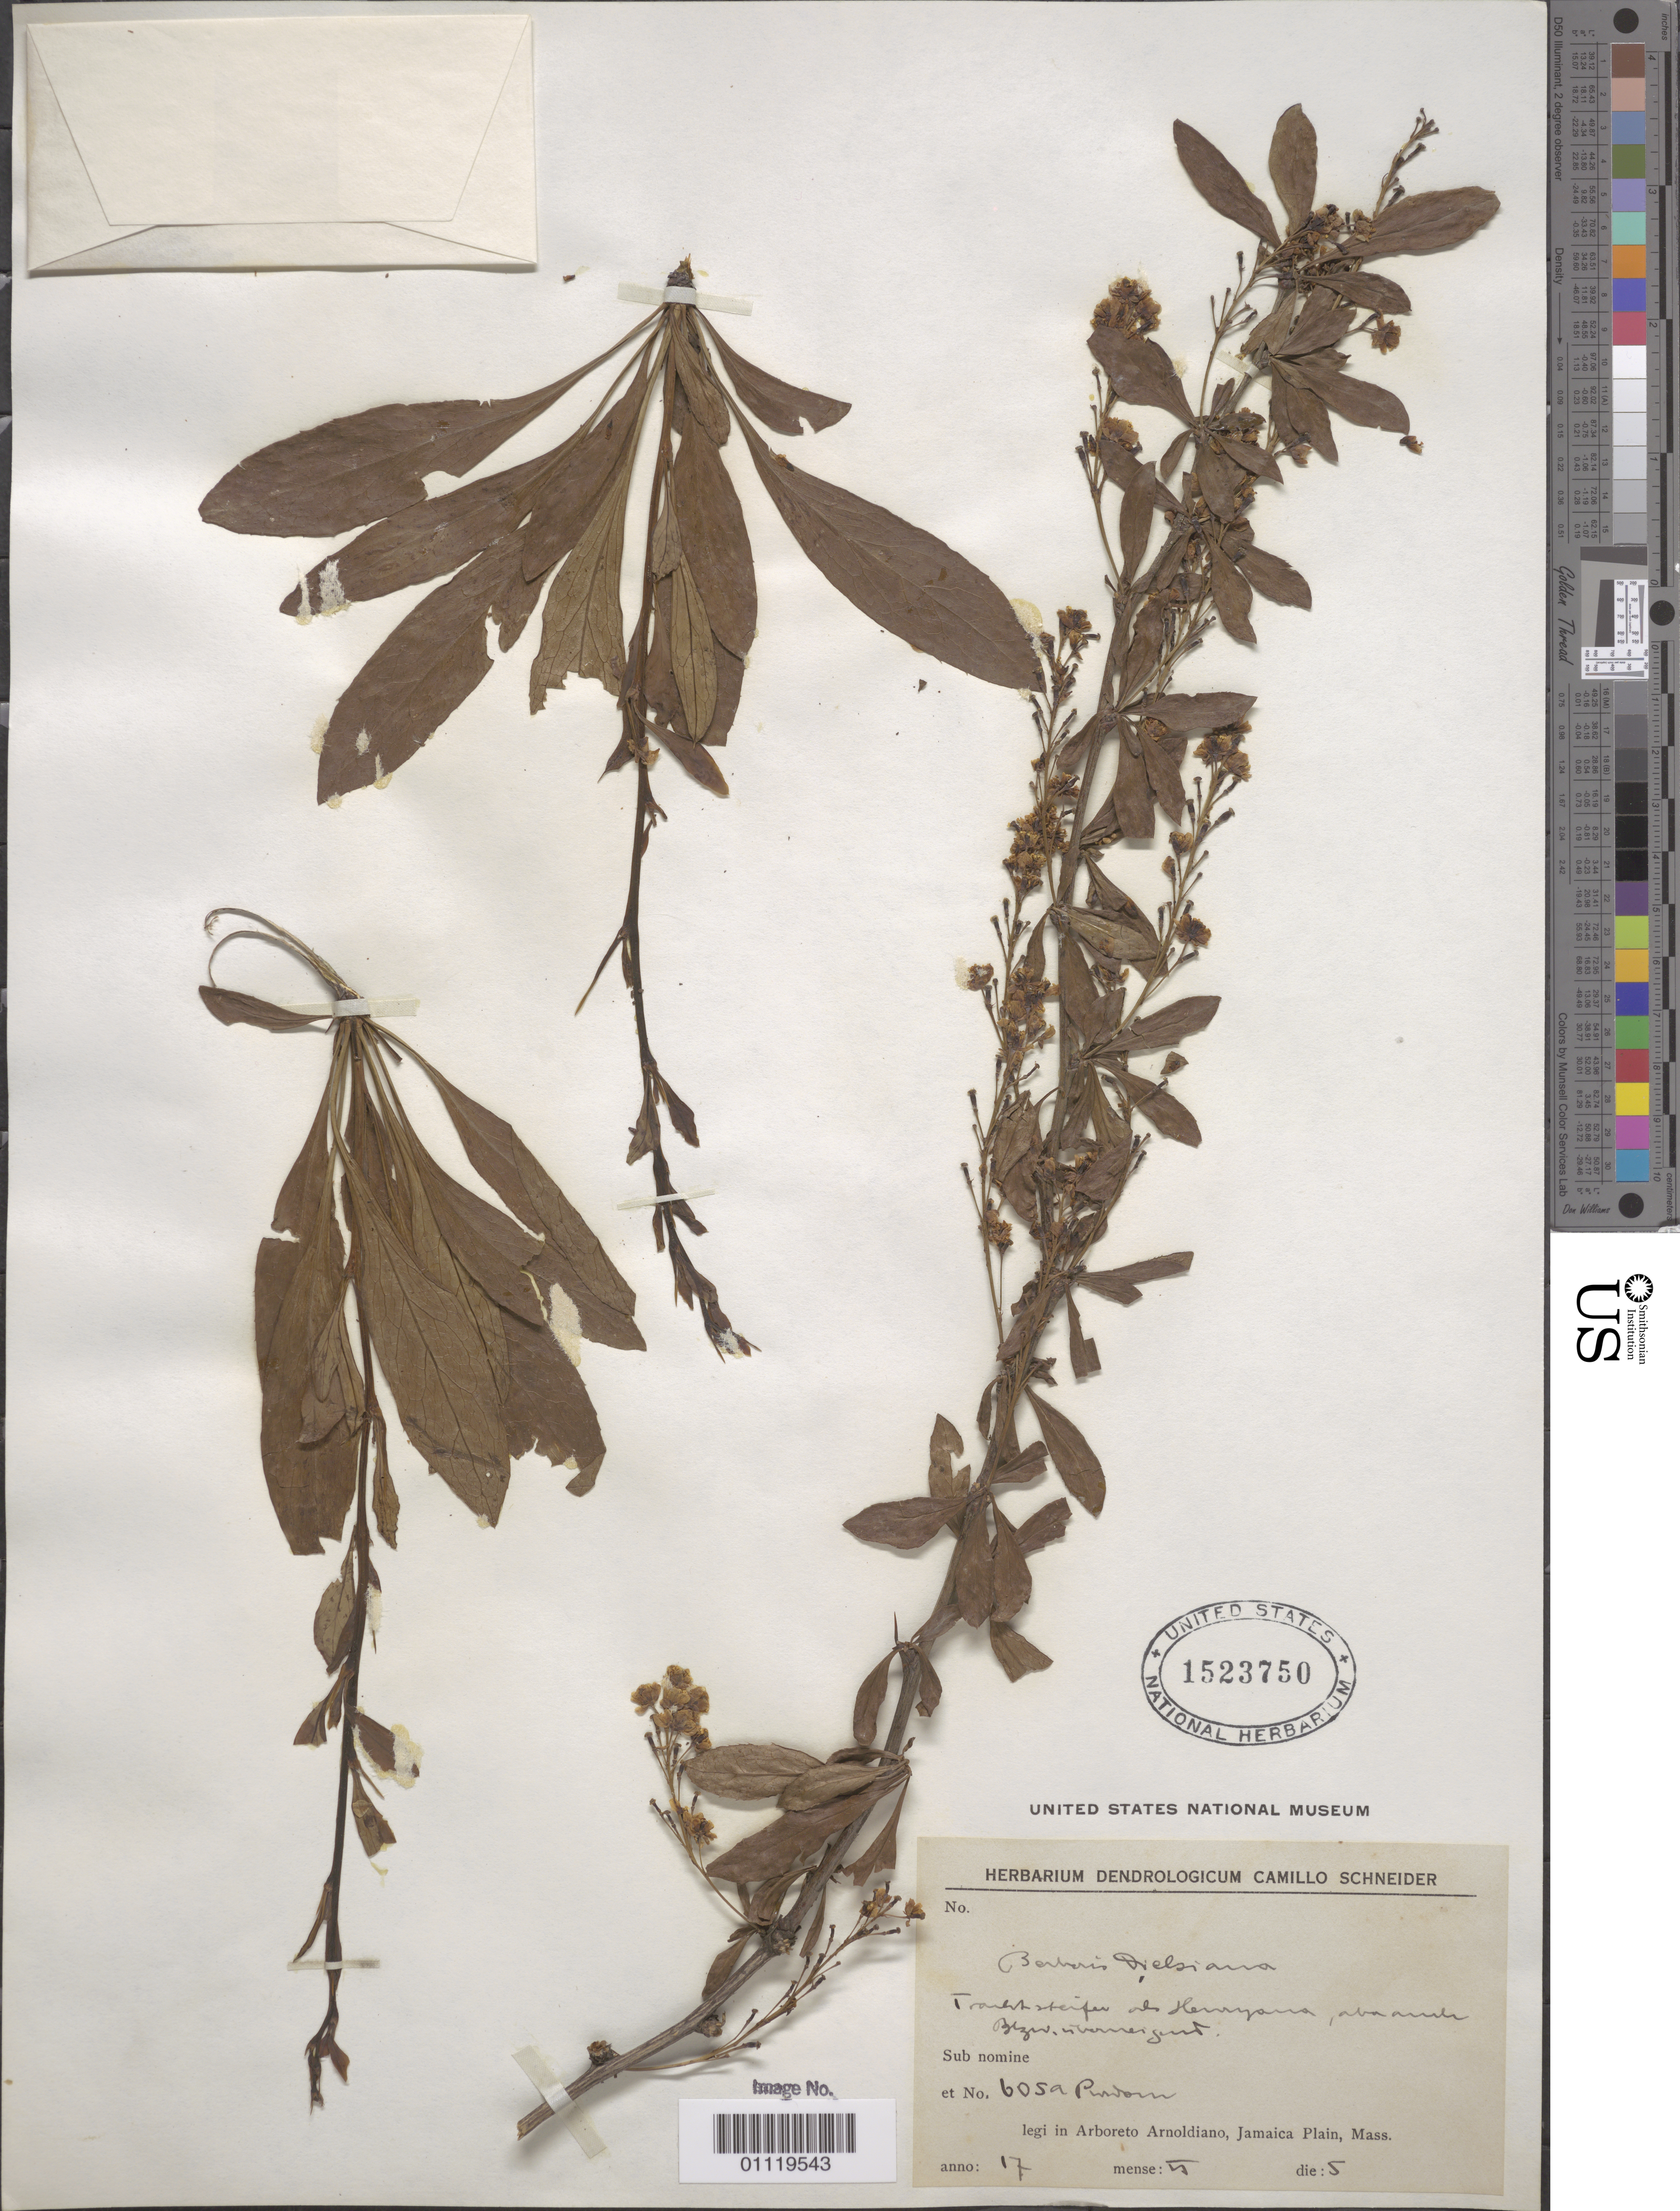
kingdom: Plantae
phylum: Tracheophyta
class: Magnoliopsida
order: Ranunculales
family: Berberidaceae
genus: Berberis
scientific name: Berberis dielsiana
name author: Fedde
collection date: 1915-05-05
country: United States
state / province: Massachusetts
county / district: Suffolk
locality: Jamaica Plain, Arnold Arboretum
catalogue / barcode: US 1523750